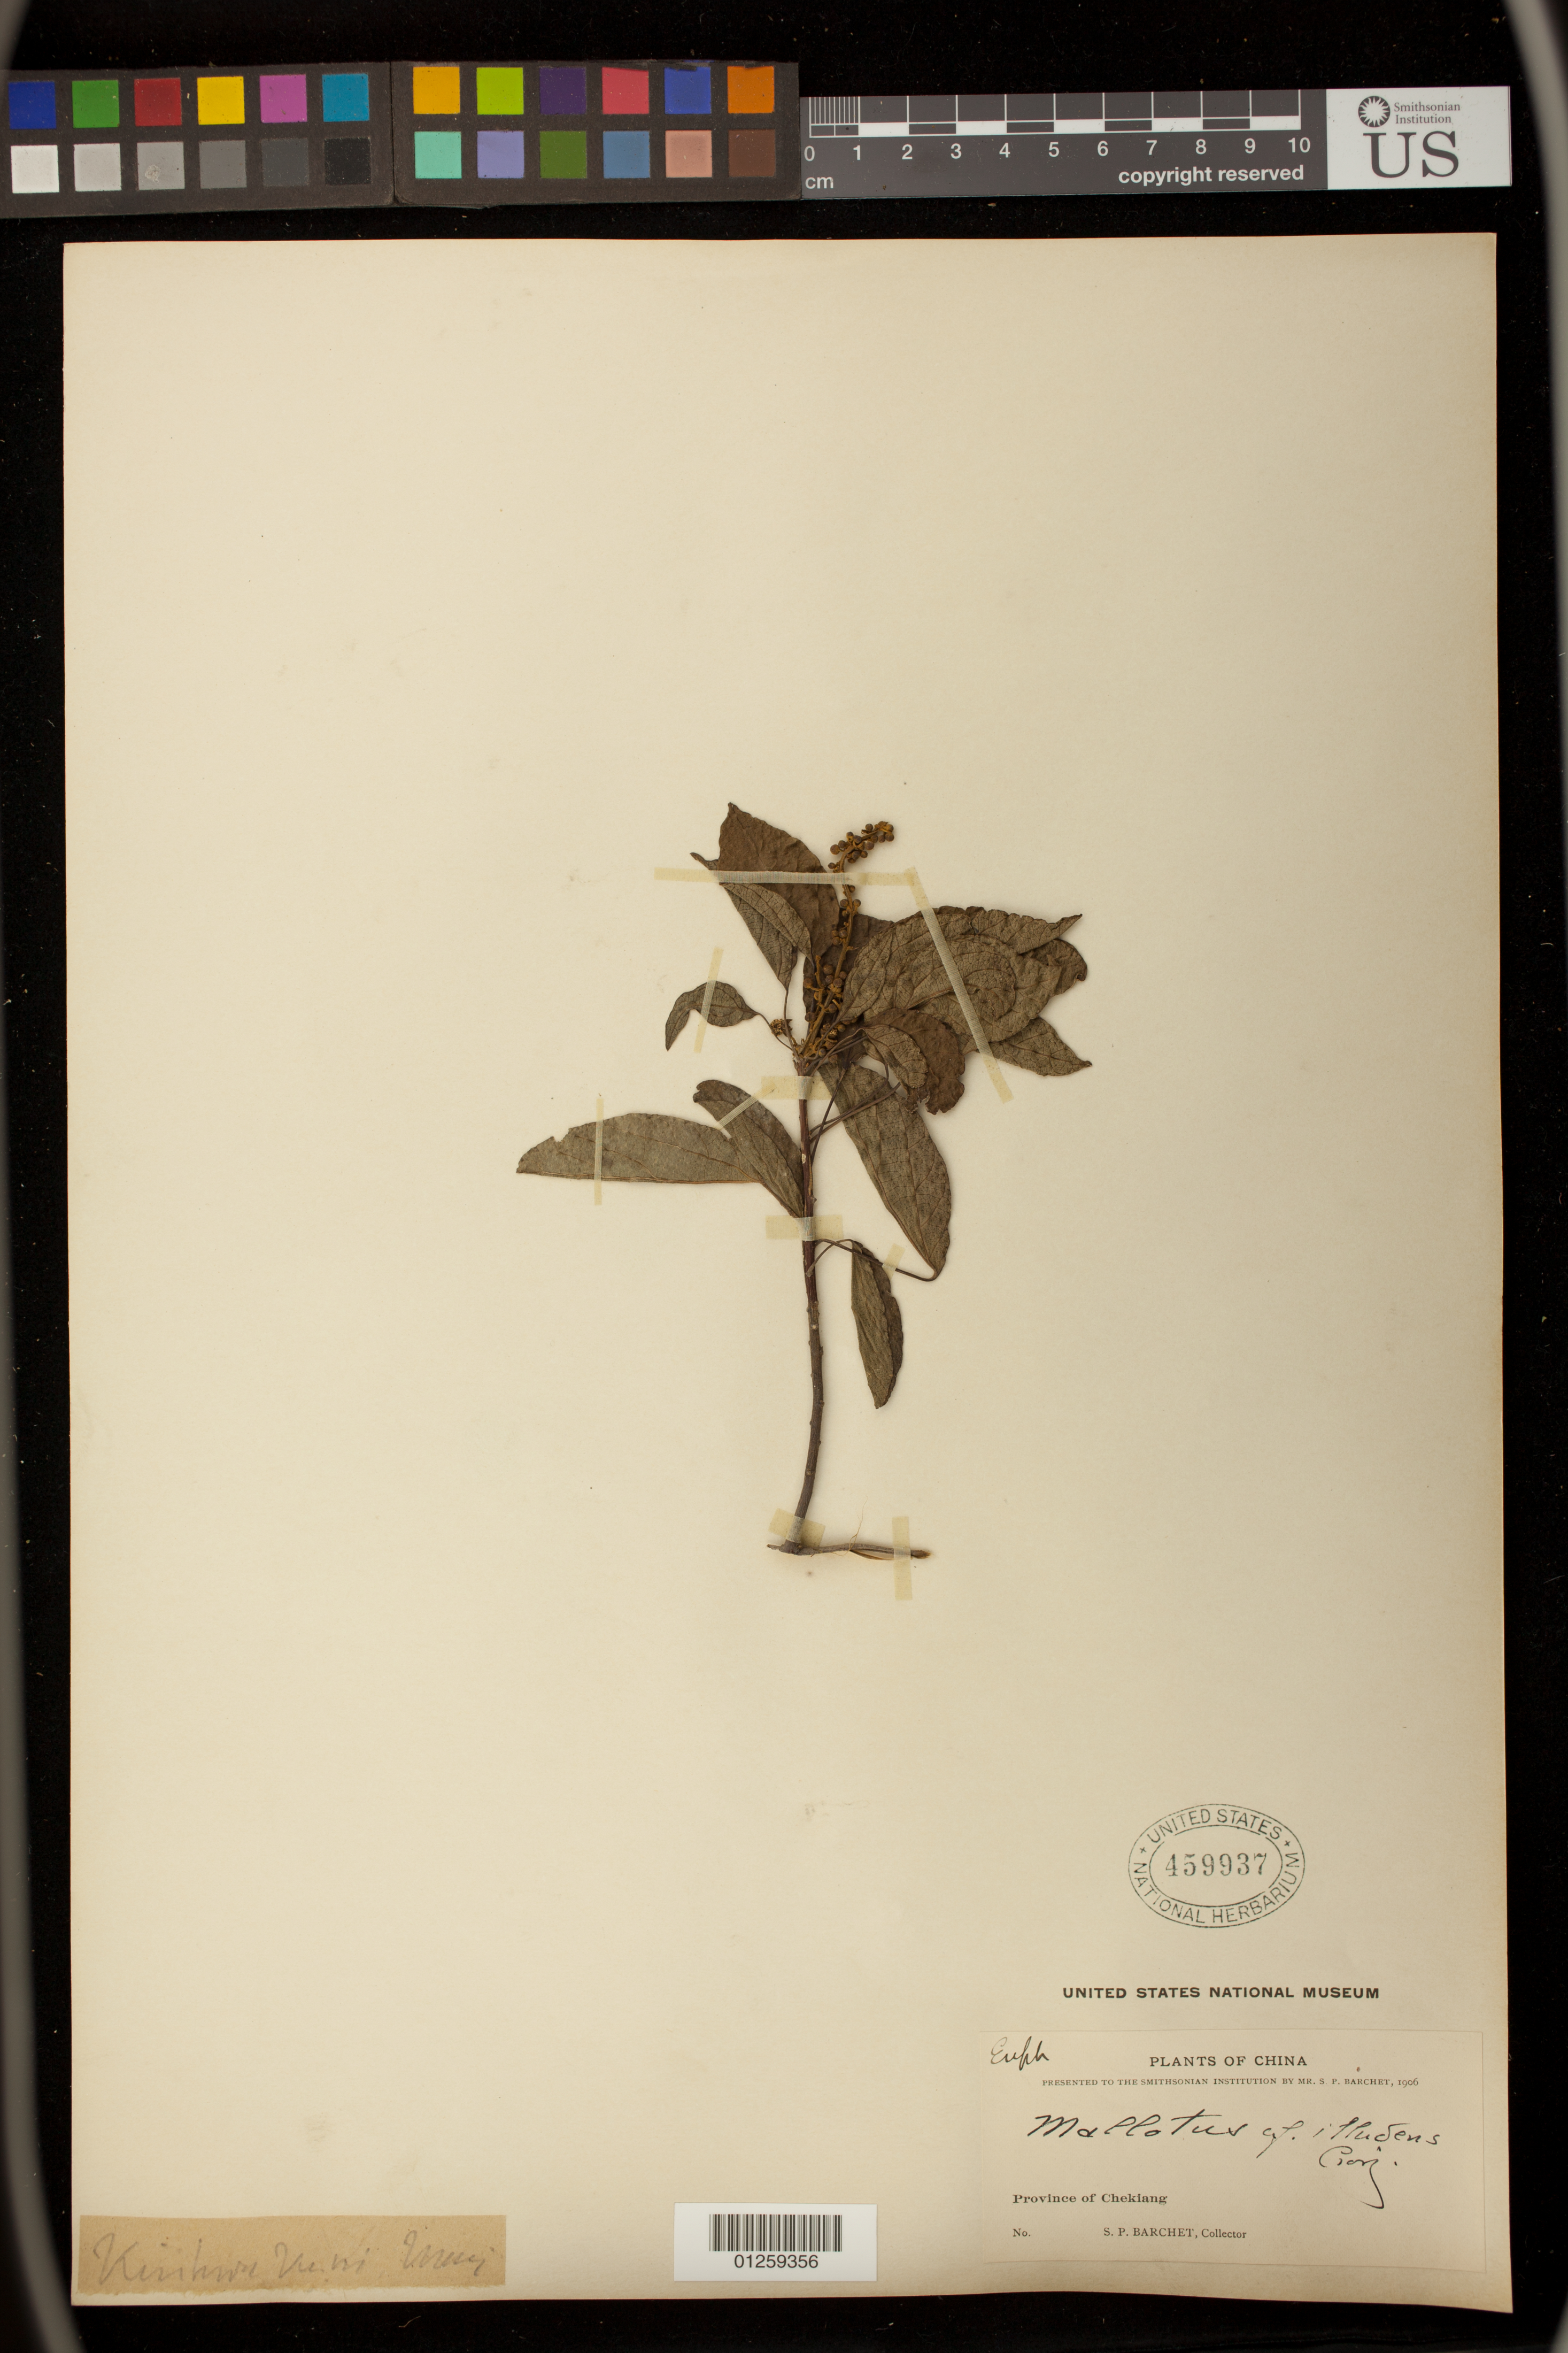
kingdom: Plantae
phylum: Tracheophyta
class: Magnoliopsida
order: Malpighiales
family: Euphorbiaceae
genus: Mallotus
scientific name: Mallotus repandus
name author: (Rottler) Müll. Arg.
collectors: S. P. Barchet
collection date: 1906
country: China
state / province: Zhejiang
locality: Province of Chekiang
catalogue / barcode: US 459937